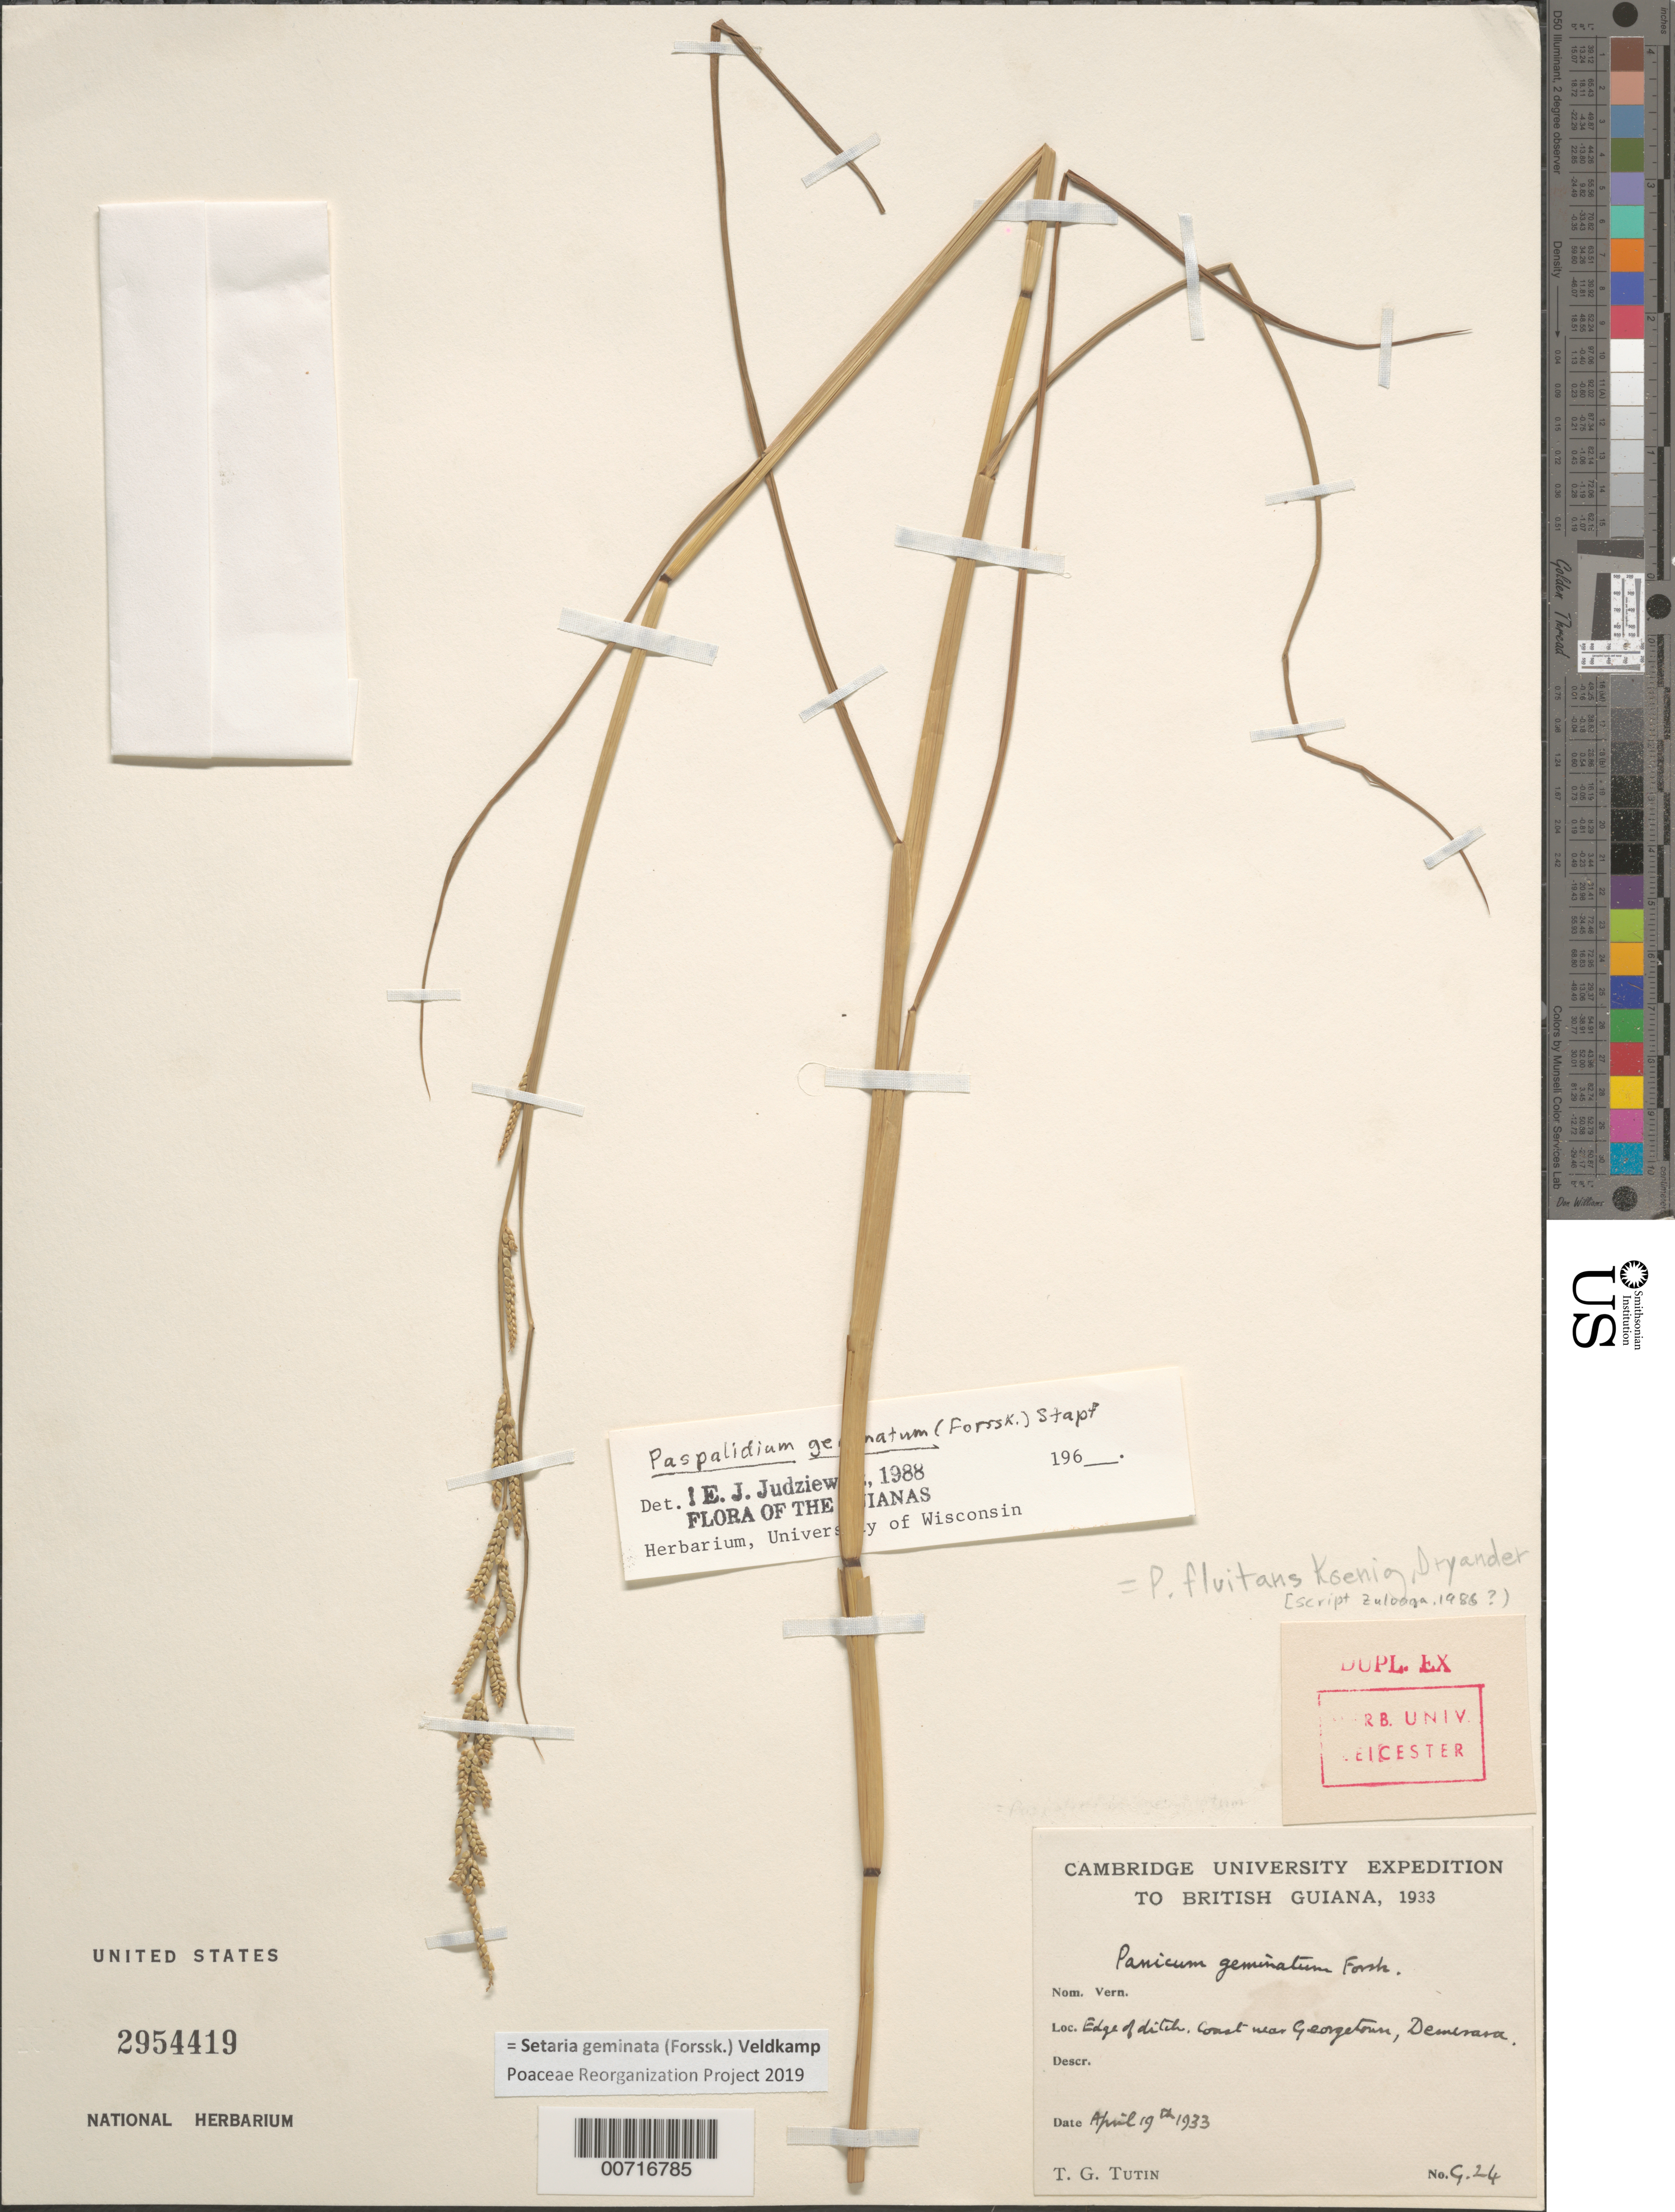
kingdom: Plantae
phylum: Tracheophyta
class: Liliopsida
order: Poales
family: Poaceae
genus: Setaria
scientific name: Setaria geminata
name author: (Forssk.) Veldkamp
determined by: Poaceae Reorganization Project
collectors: T. G. Tutin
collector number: G 24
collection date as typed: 19-Apr-33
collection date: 1933-04-19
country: Guyana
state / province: Demerara-Mahaica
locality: Demerara, coast near Georgetown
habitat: Edge of ditch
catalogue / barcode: US 2954419